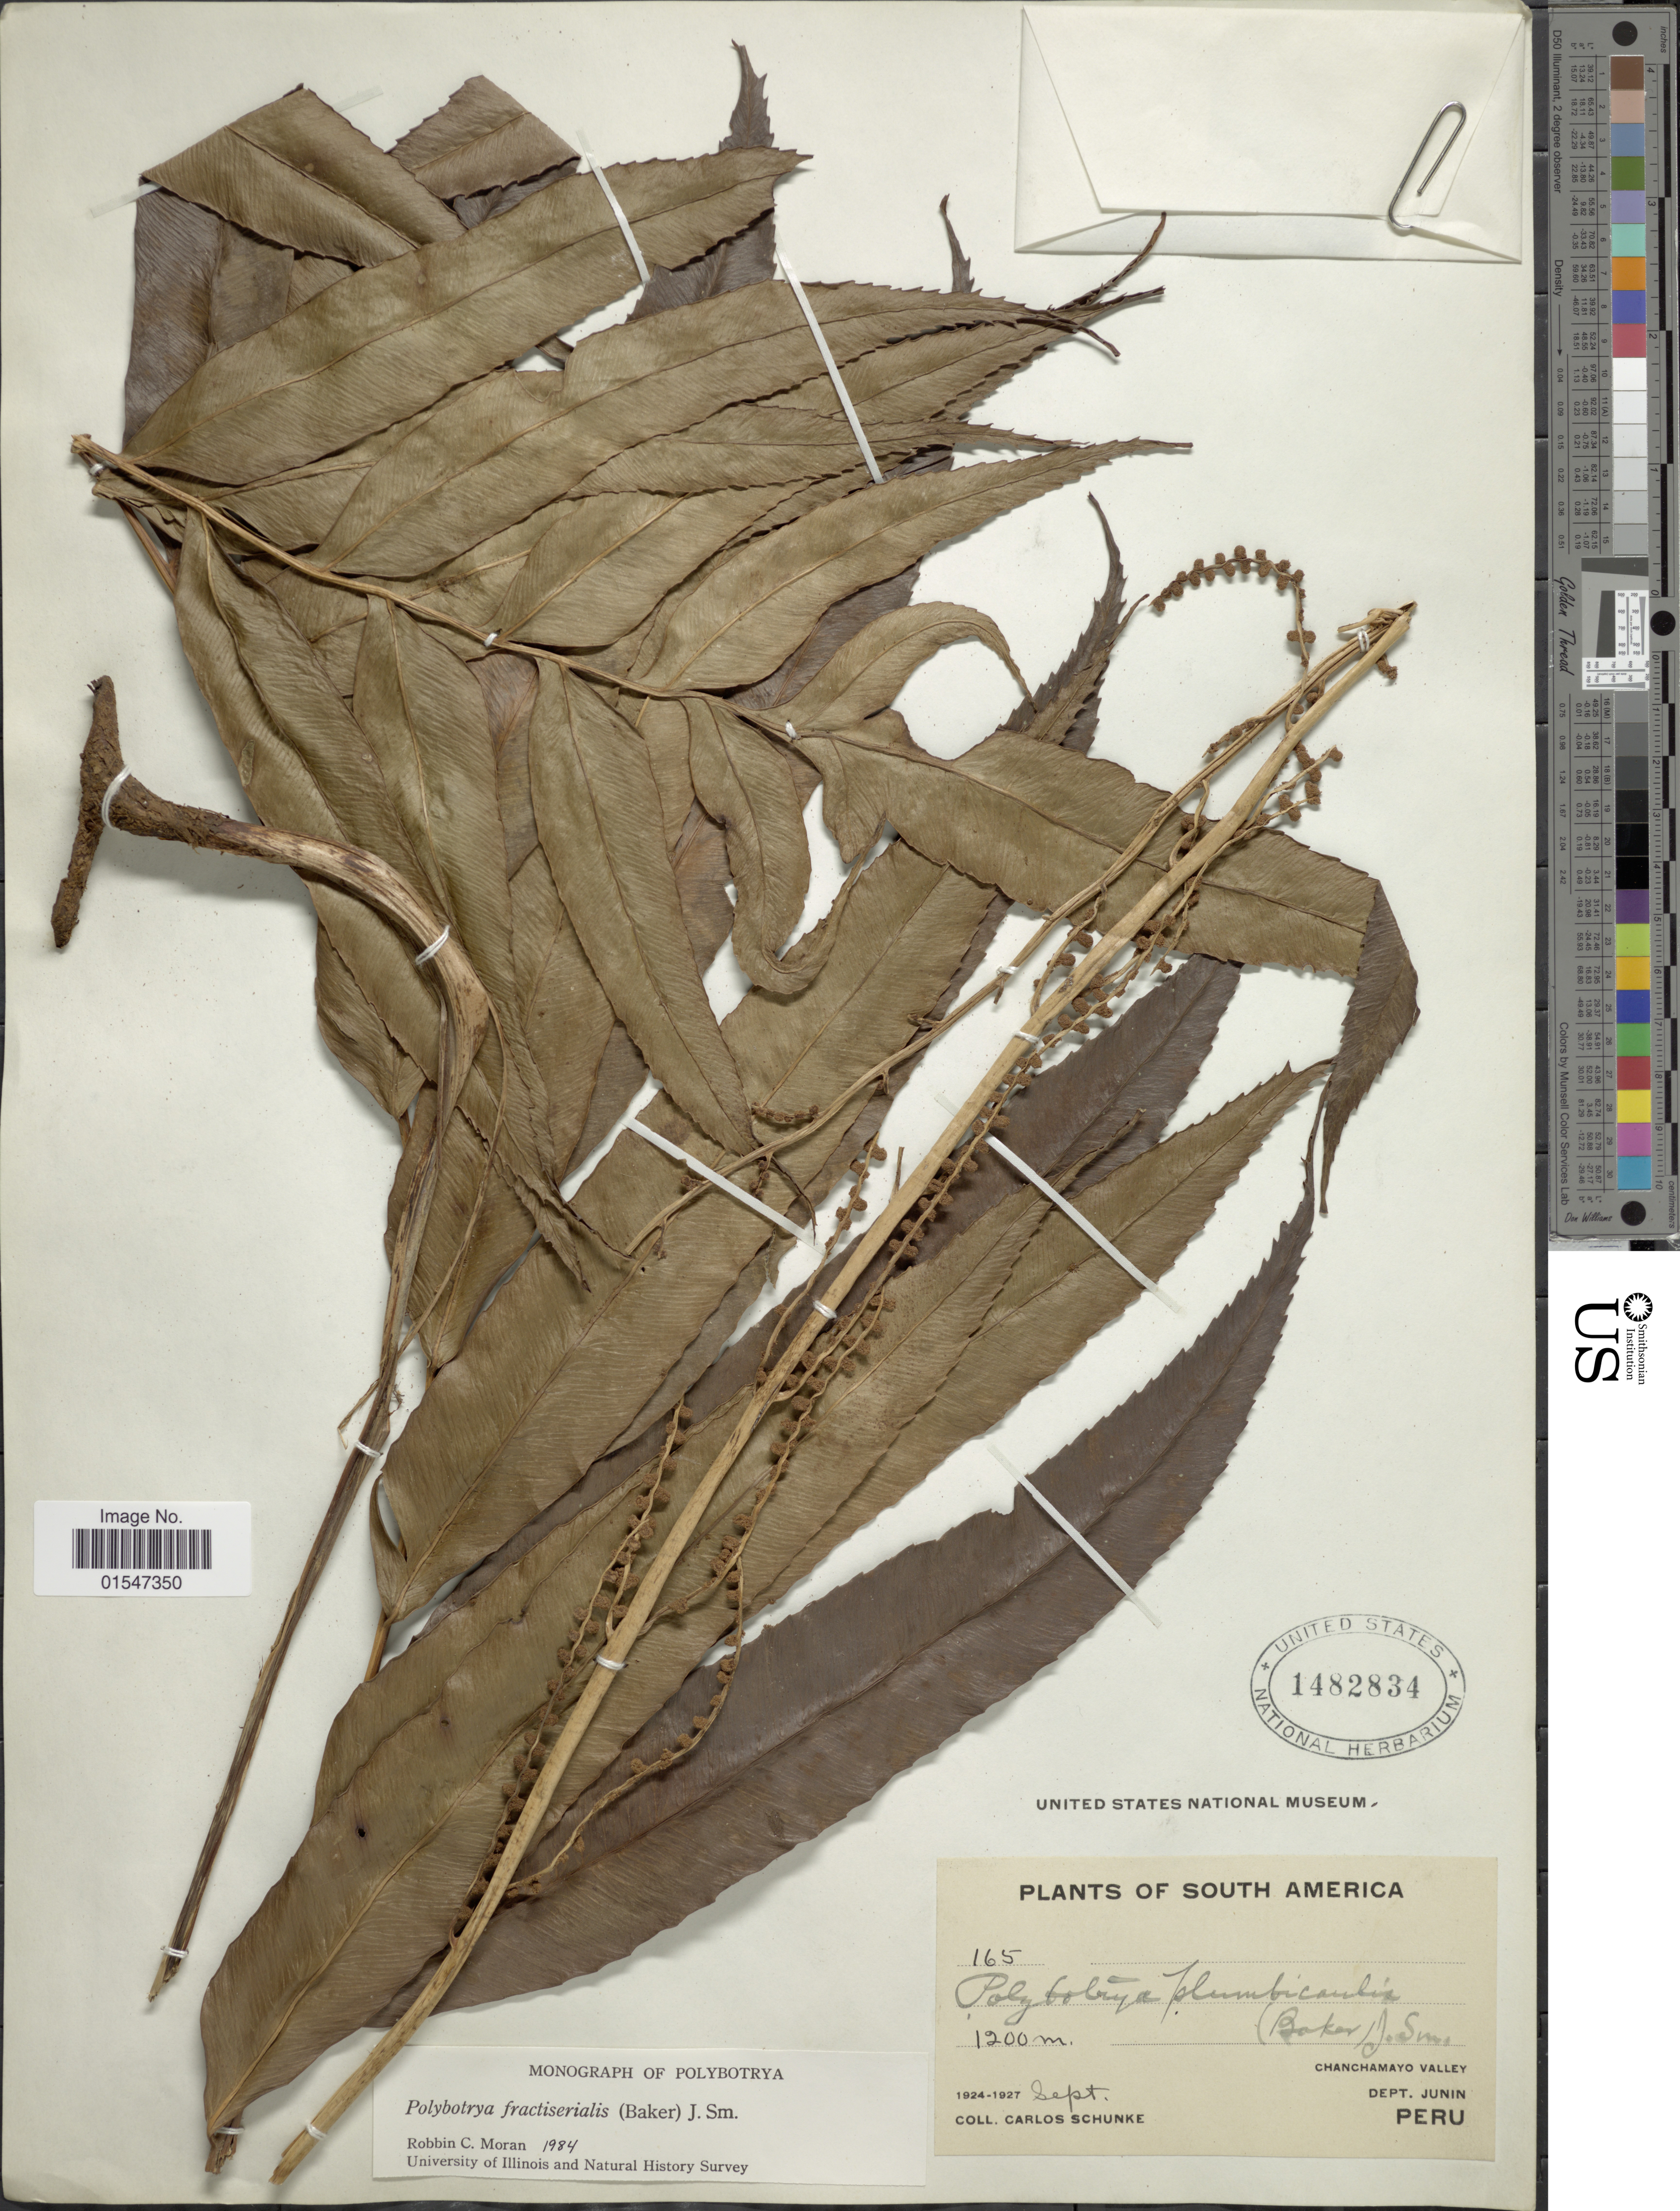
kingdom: Plantae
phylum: Tracheophyta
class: Polypodiopsida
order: Polypodiales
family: Dryopteridaceae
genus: Polybotrya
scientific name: Polybotrya fractiserialis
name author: (Baker) J. Sm.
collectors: C. Schunke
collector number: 165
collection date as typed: sept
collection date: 1924/1927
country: Peru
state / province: Junín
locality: South America, Chanchamayo Valley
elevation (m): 1200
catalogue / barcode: US 1482834